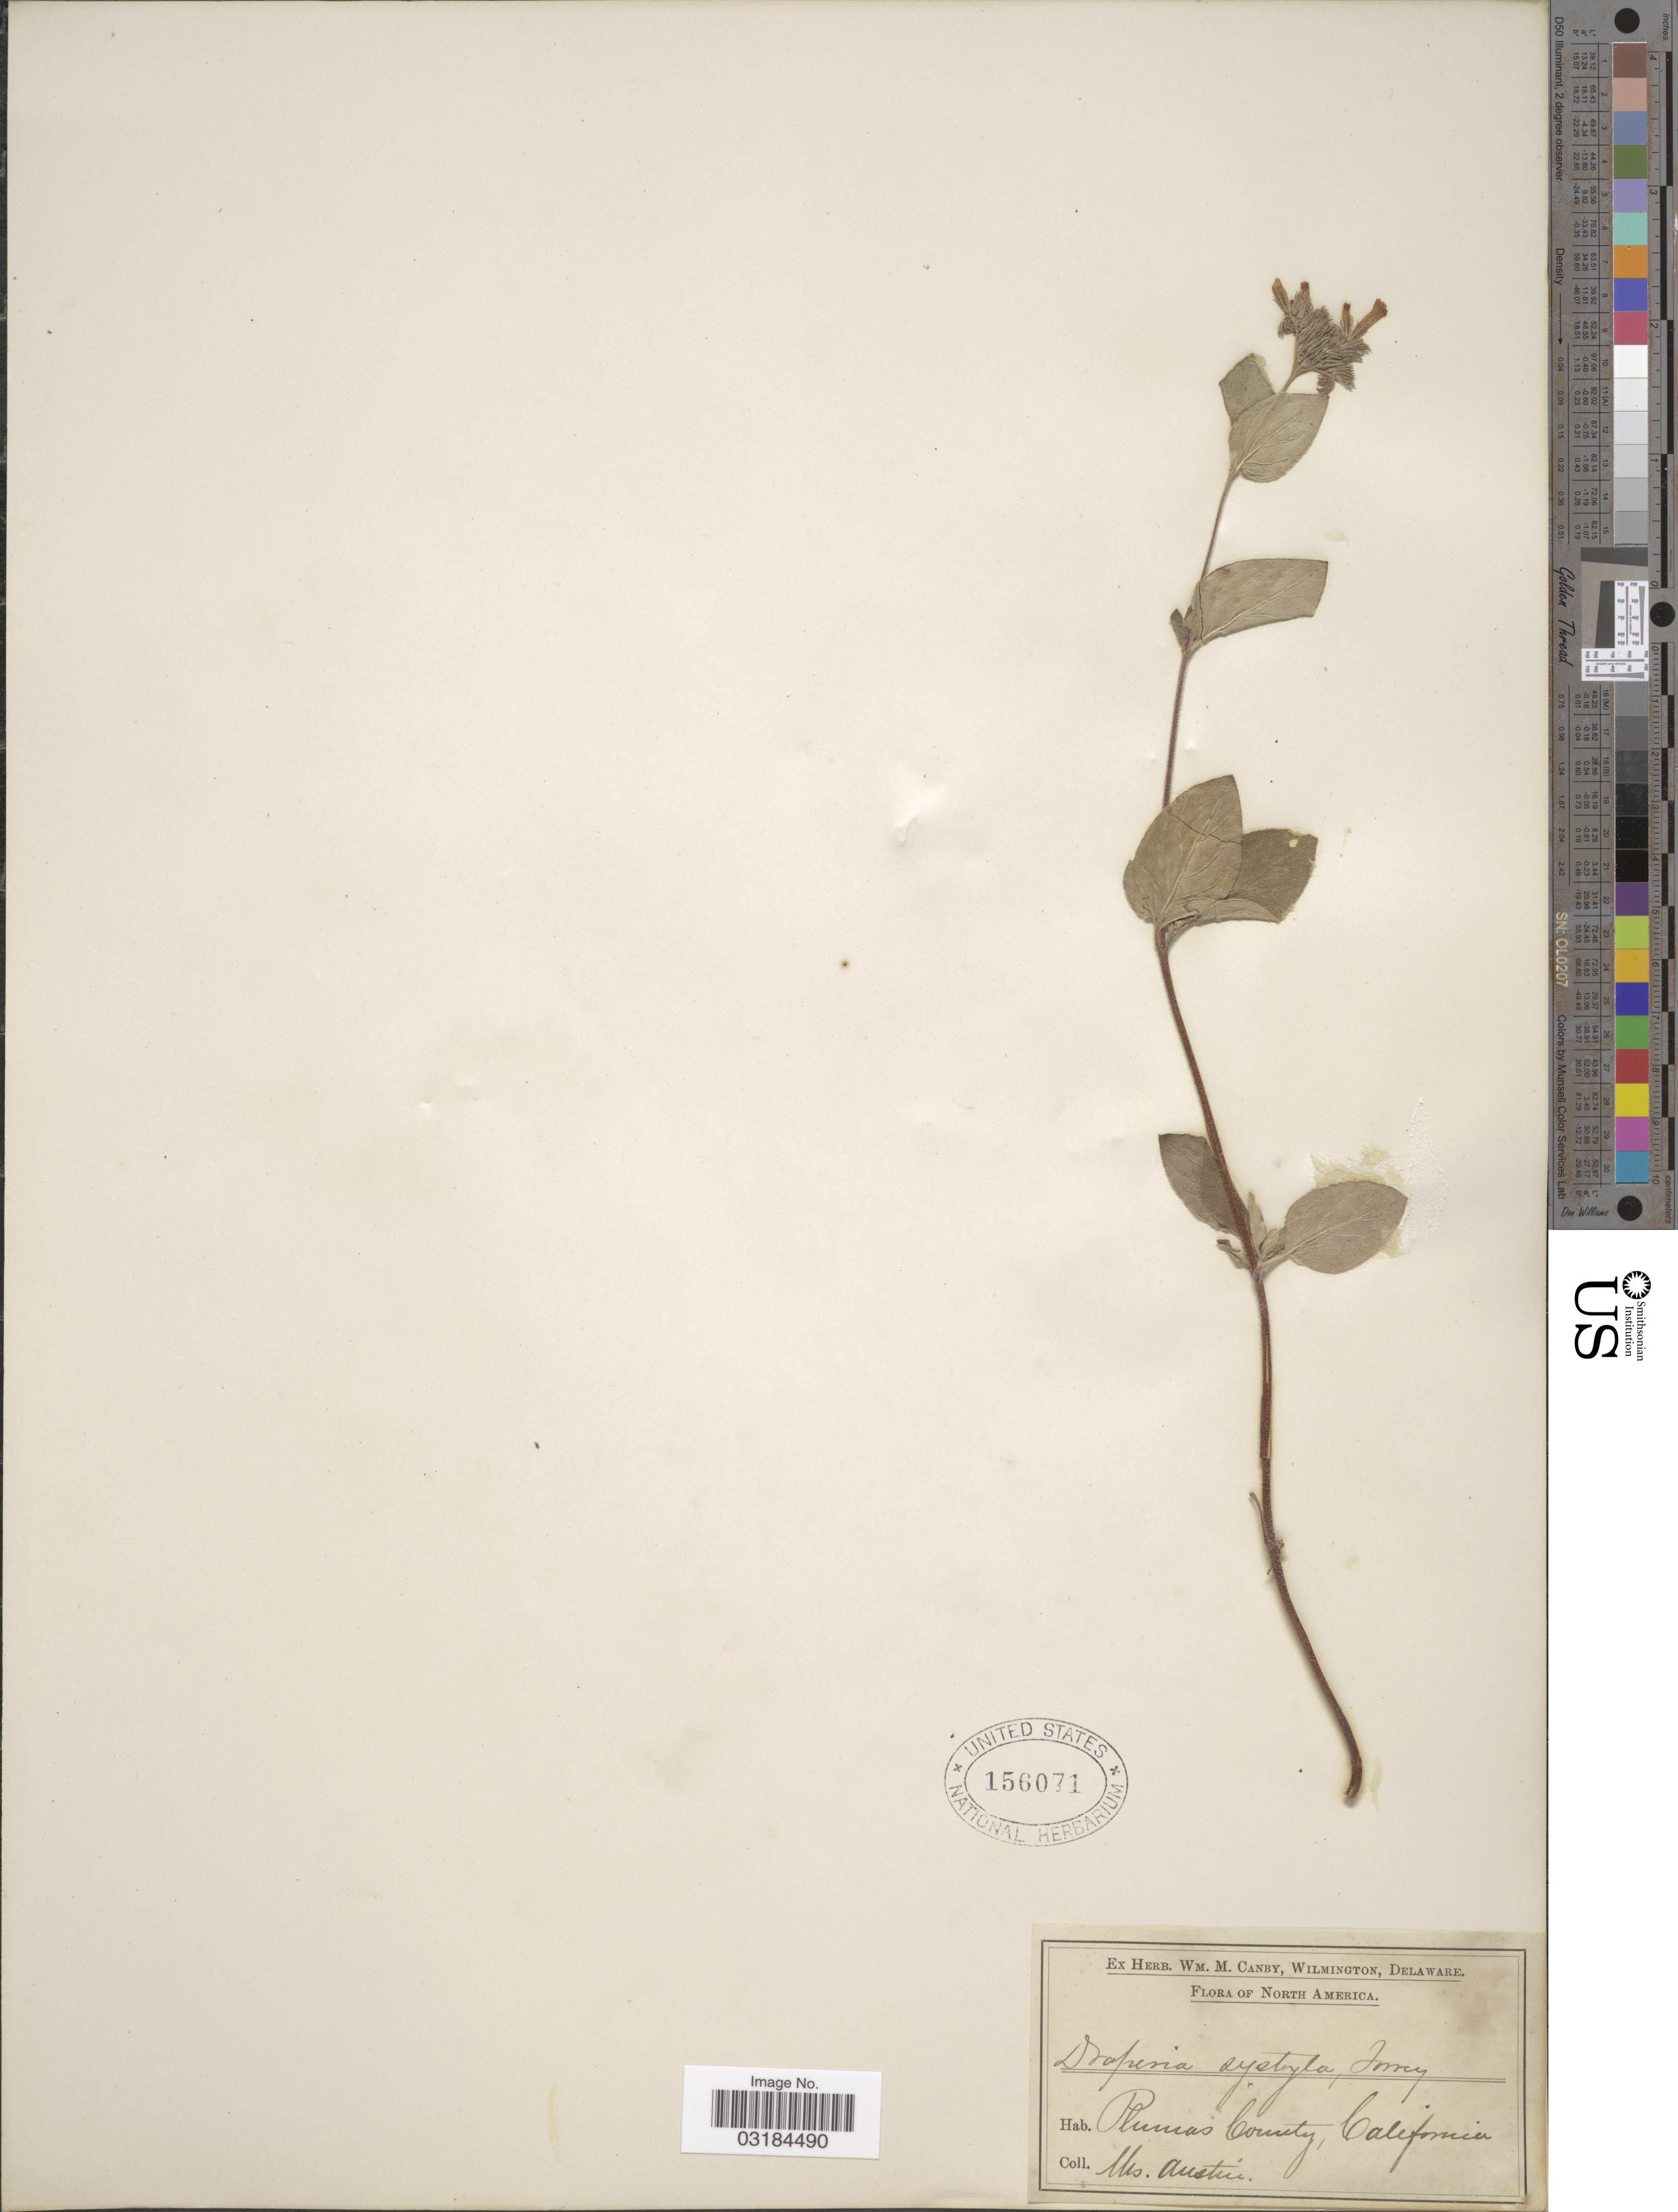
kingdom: Plantae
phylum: Tracheophyta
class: Magnoliopsida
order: Boraginales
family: Hydrophyllaceae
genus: Draperia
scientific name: Draperia systyla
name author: (A. Gray) Torr.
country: United States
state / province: California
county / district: Plumas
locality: Plumas County.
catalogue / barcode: US 156071